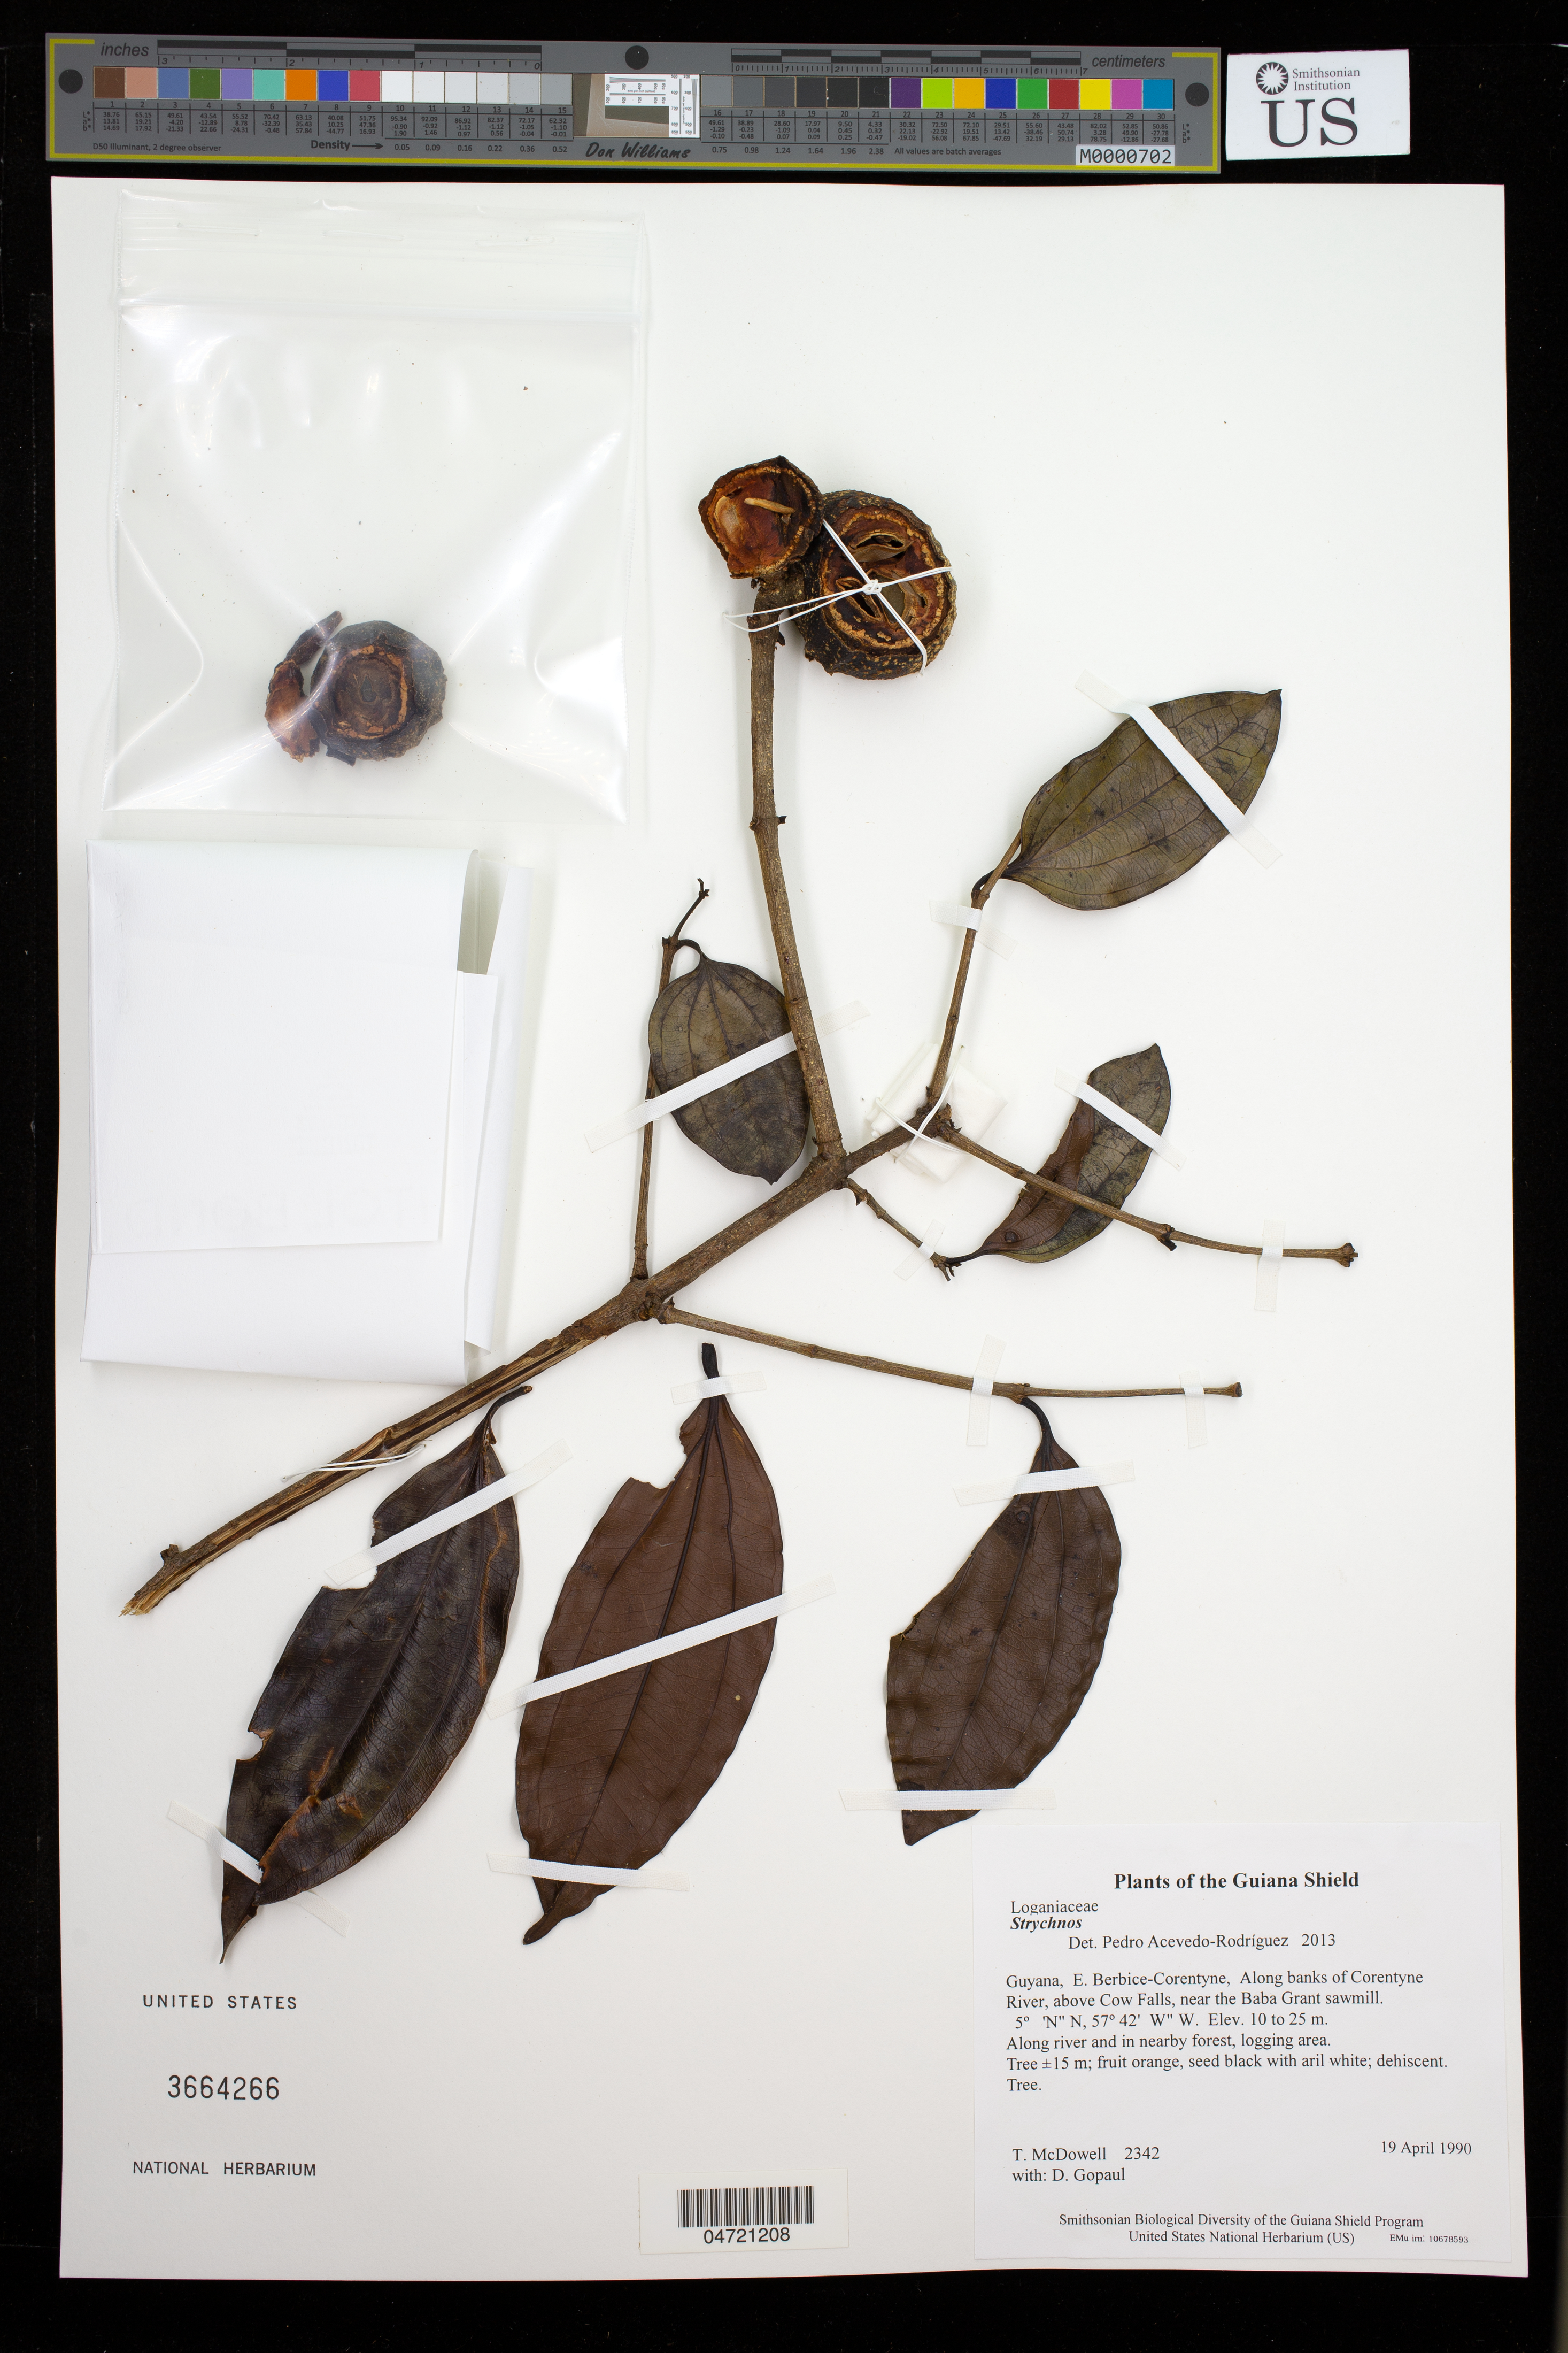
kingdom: Plantae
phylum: Tracheophyta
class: Magnoliopsida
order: Gentianales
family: Loganiaceae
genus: Strychnos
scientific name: Strychnos sp.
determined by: Acevedo-Rodríguez, P., (BOT), Smithsonian Institution - National Museum of Natural History (UNITED STATES)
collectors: T. McDowell & D. Gopaul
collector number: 2342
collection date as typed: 19 April 1990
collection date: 1990-04-19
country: Guyana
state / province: E. Berbice-Corentyne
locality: Along banks of Corentyne River, above Cow Falls, near the Baba Grant sawmill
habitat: Along river and in nearby forest, logging area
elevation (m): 10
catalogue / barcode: US 3664266